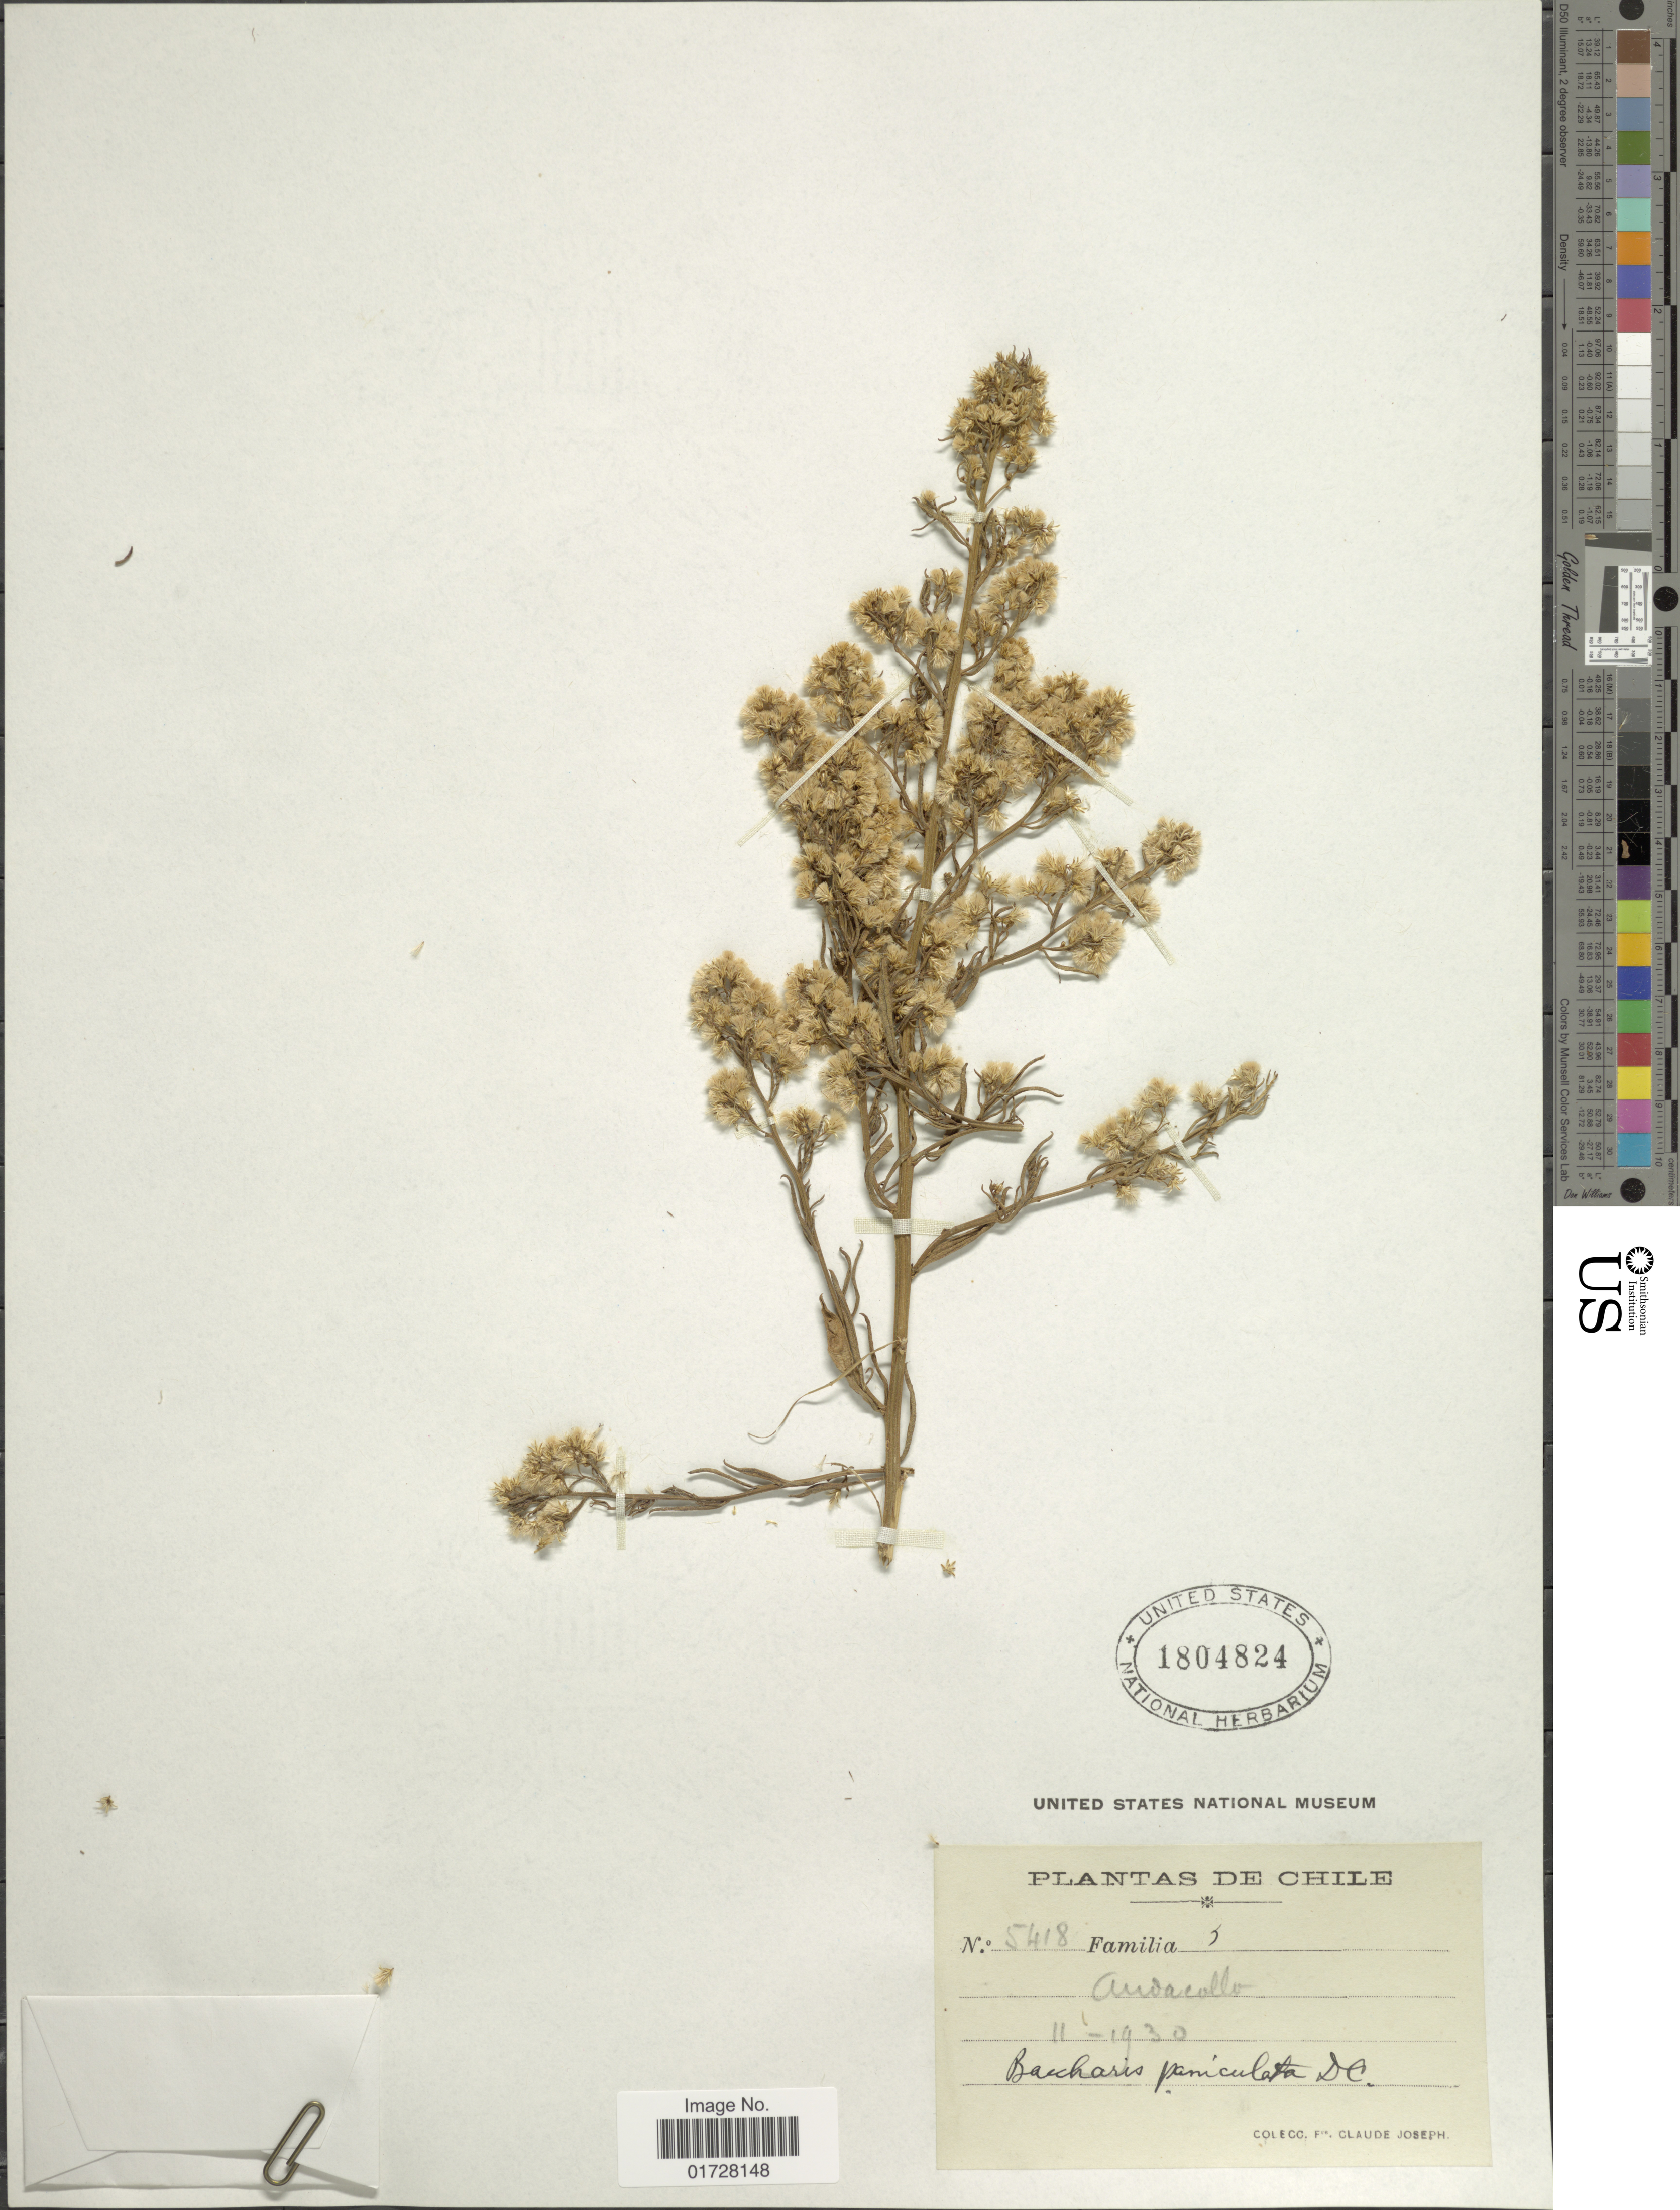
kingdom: Plantae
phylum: Tracheophyta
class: Magnoliopsida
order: Asterales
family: Asteraceae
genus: Baccharis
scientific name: Baccharis paniculata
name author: DC.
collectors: Bro. Claude-Joseph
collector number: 5418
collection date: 1930-11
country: Chile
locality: Andacollo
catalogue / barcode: US 1804824